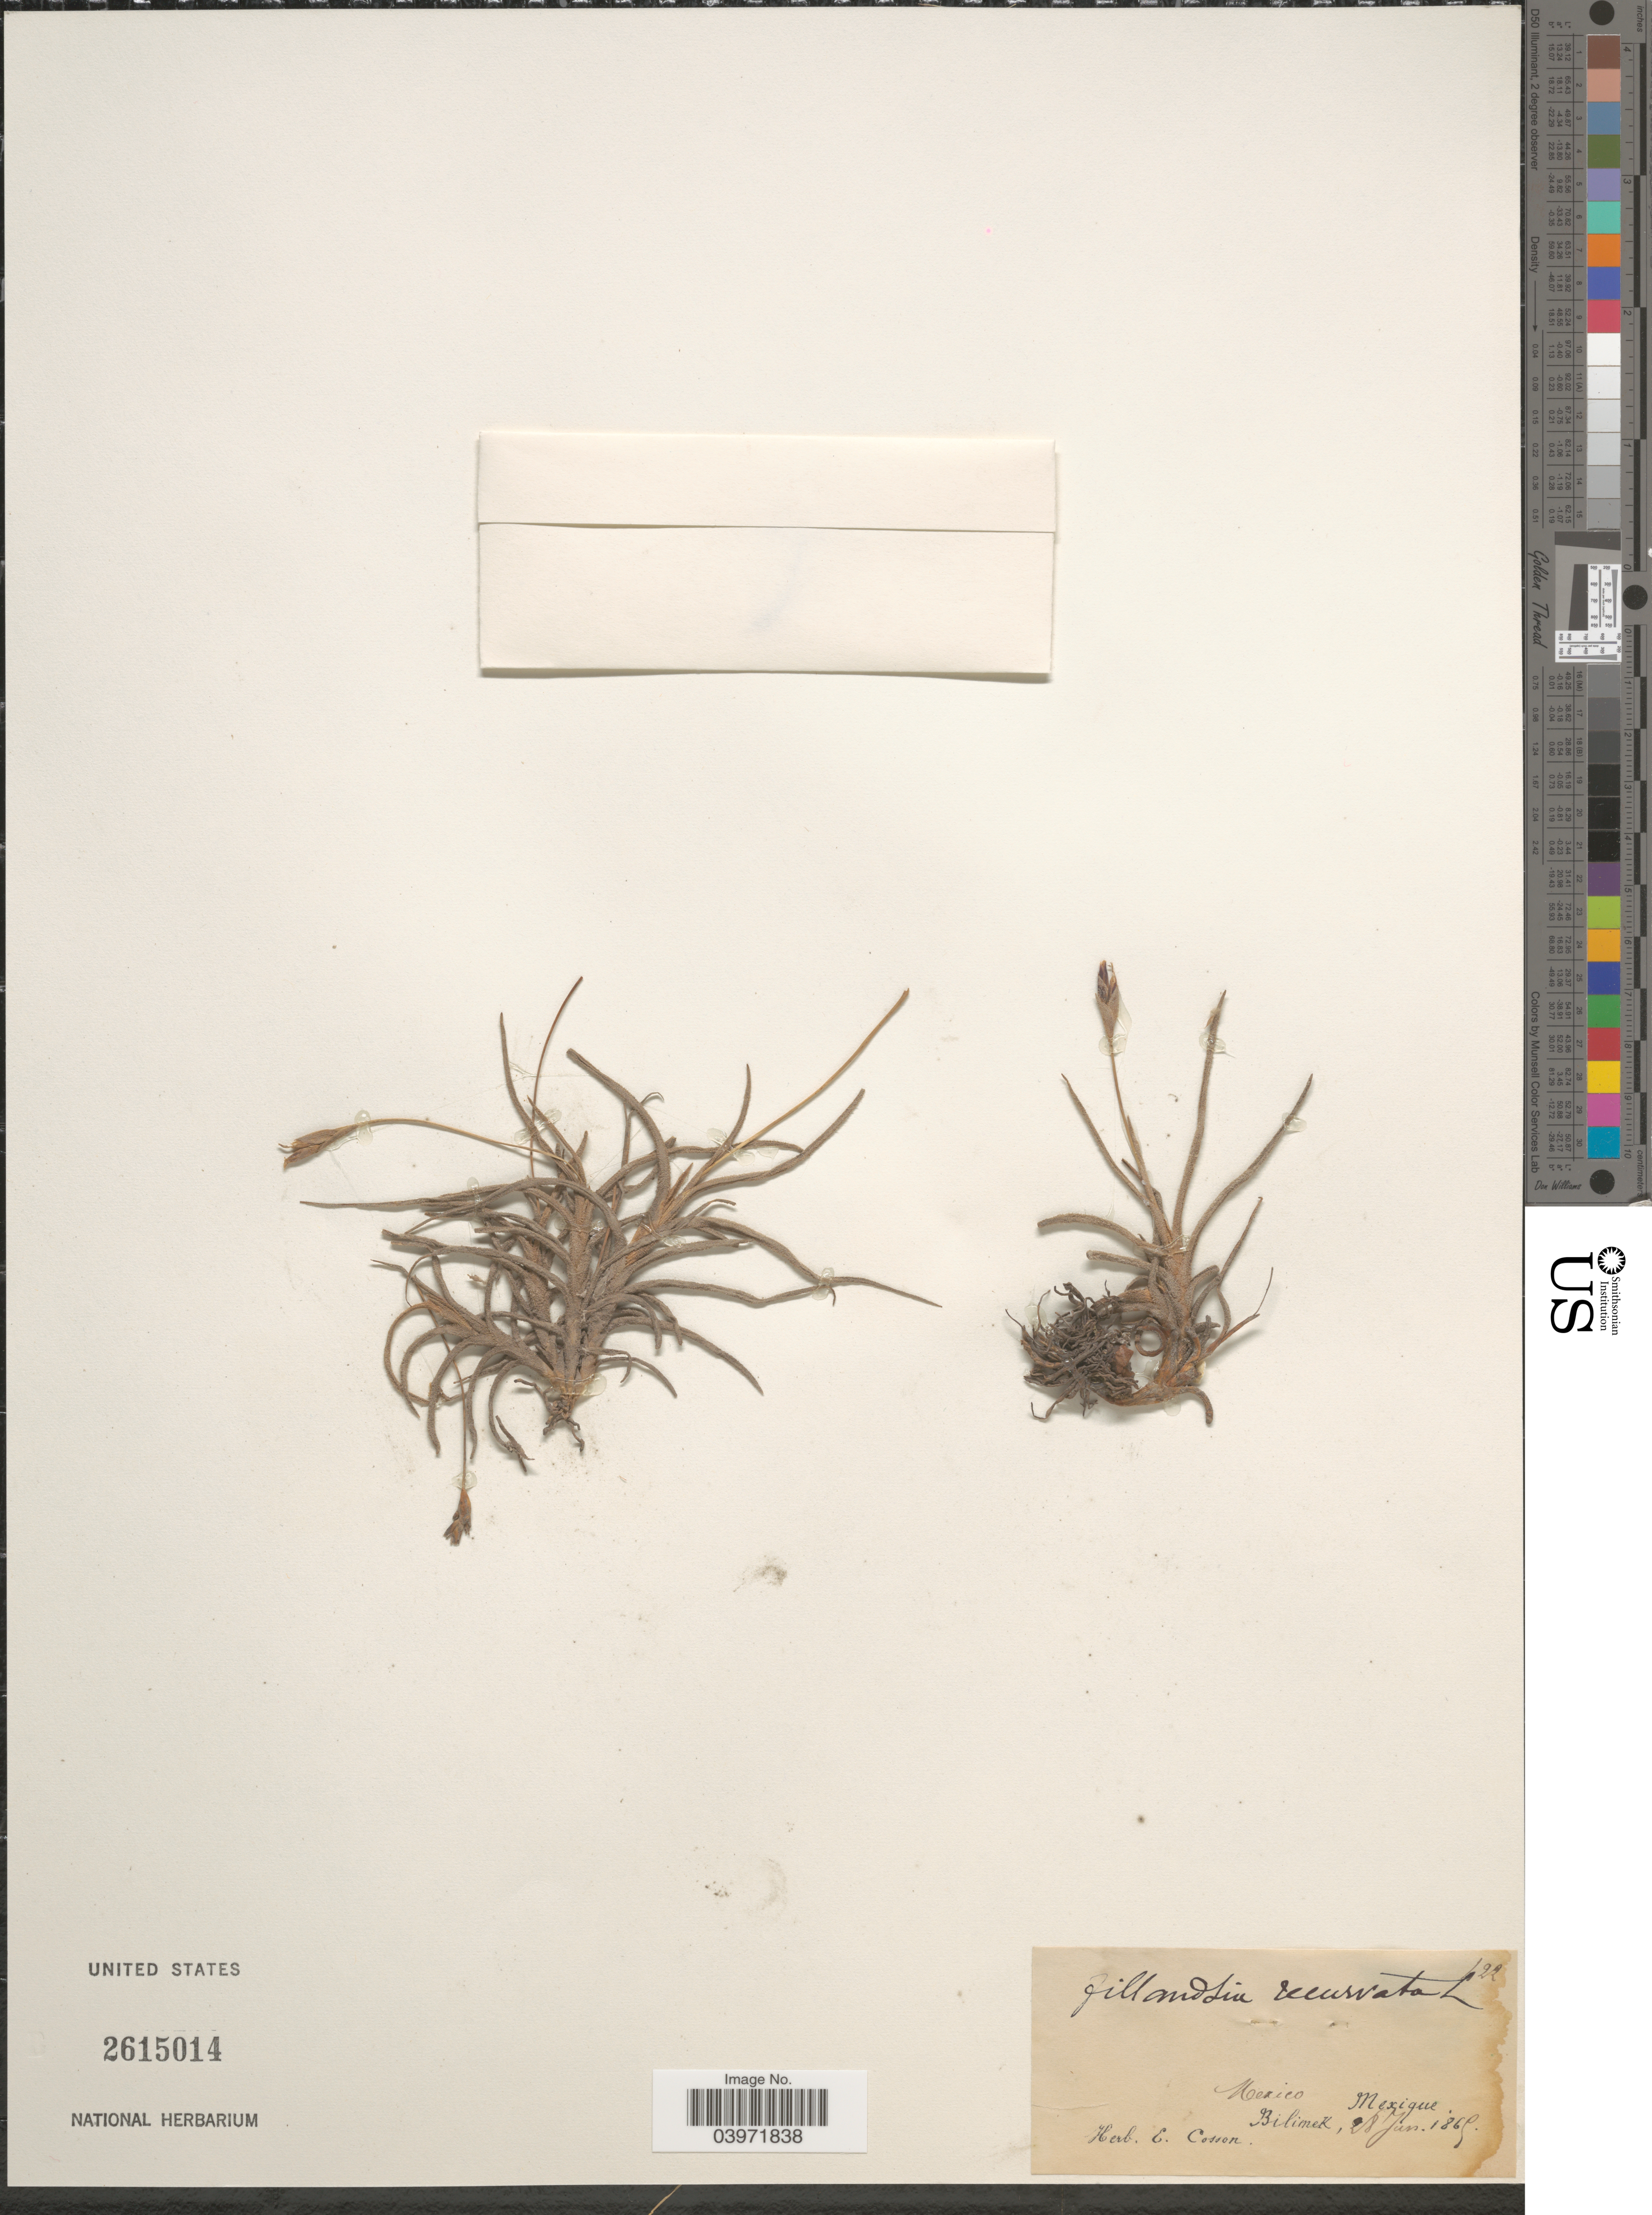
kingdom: Plantae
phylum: Tracheophyta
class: Liliopsida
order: Poales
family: Bromeliaceae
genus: Tillandsia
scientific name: Tillandsia recurvata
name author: L.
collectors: -. Bilimek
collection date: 1865-06-28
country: Mexico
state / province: México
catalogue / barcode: US 2615014